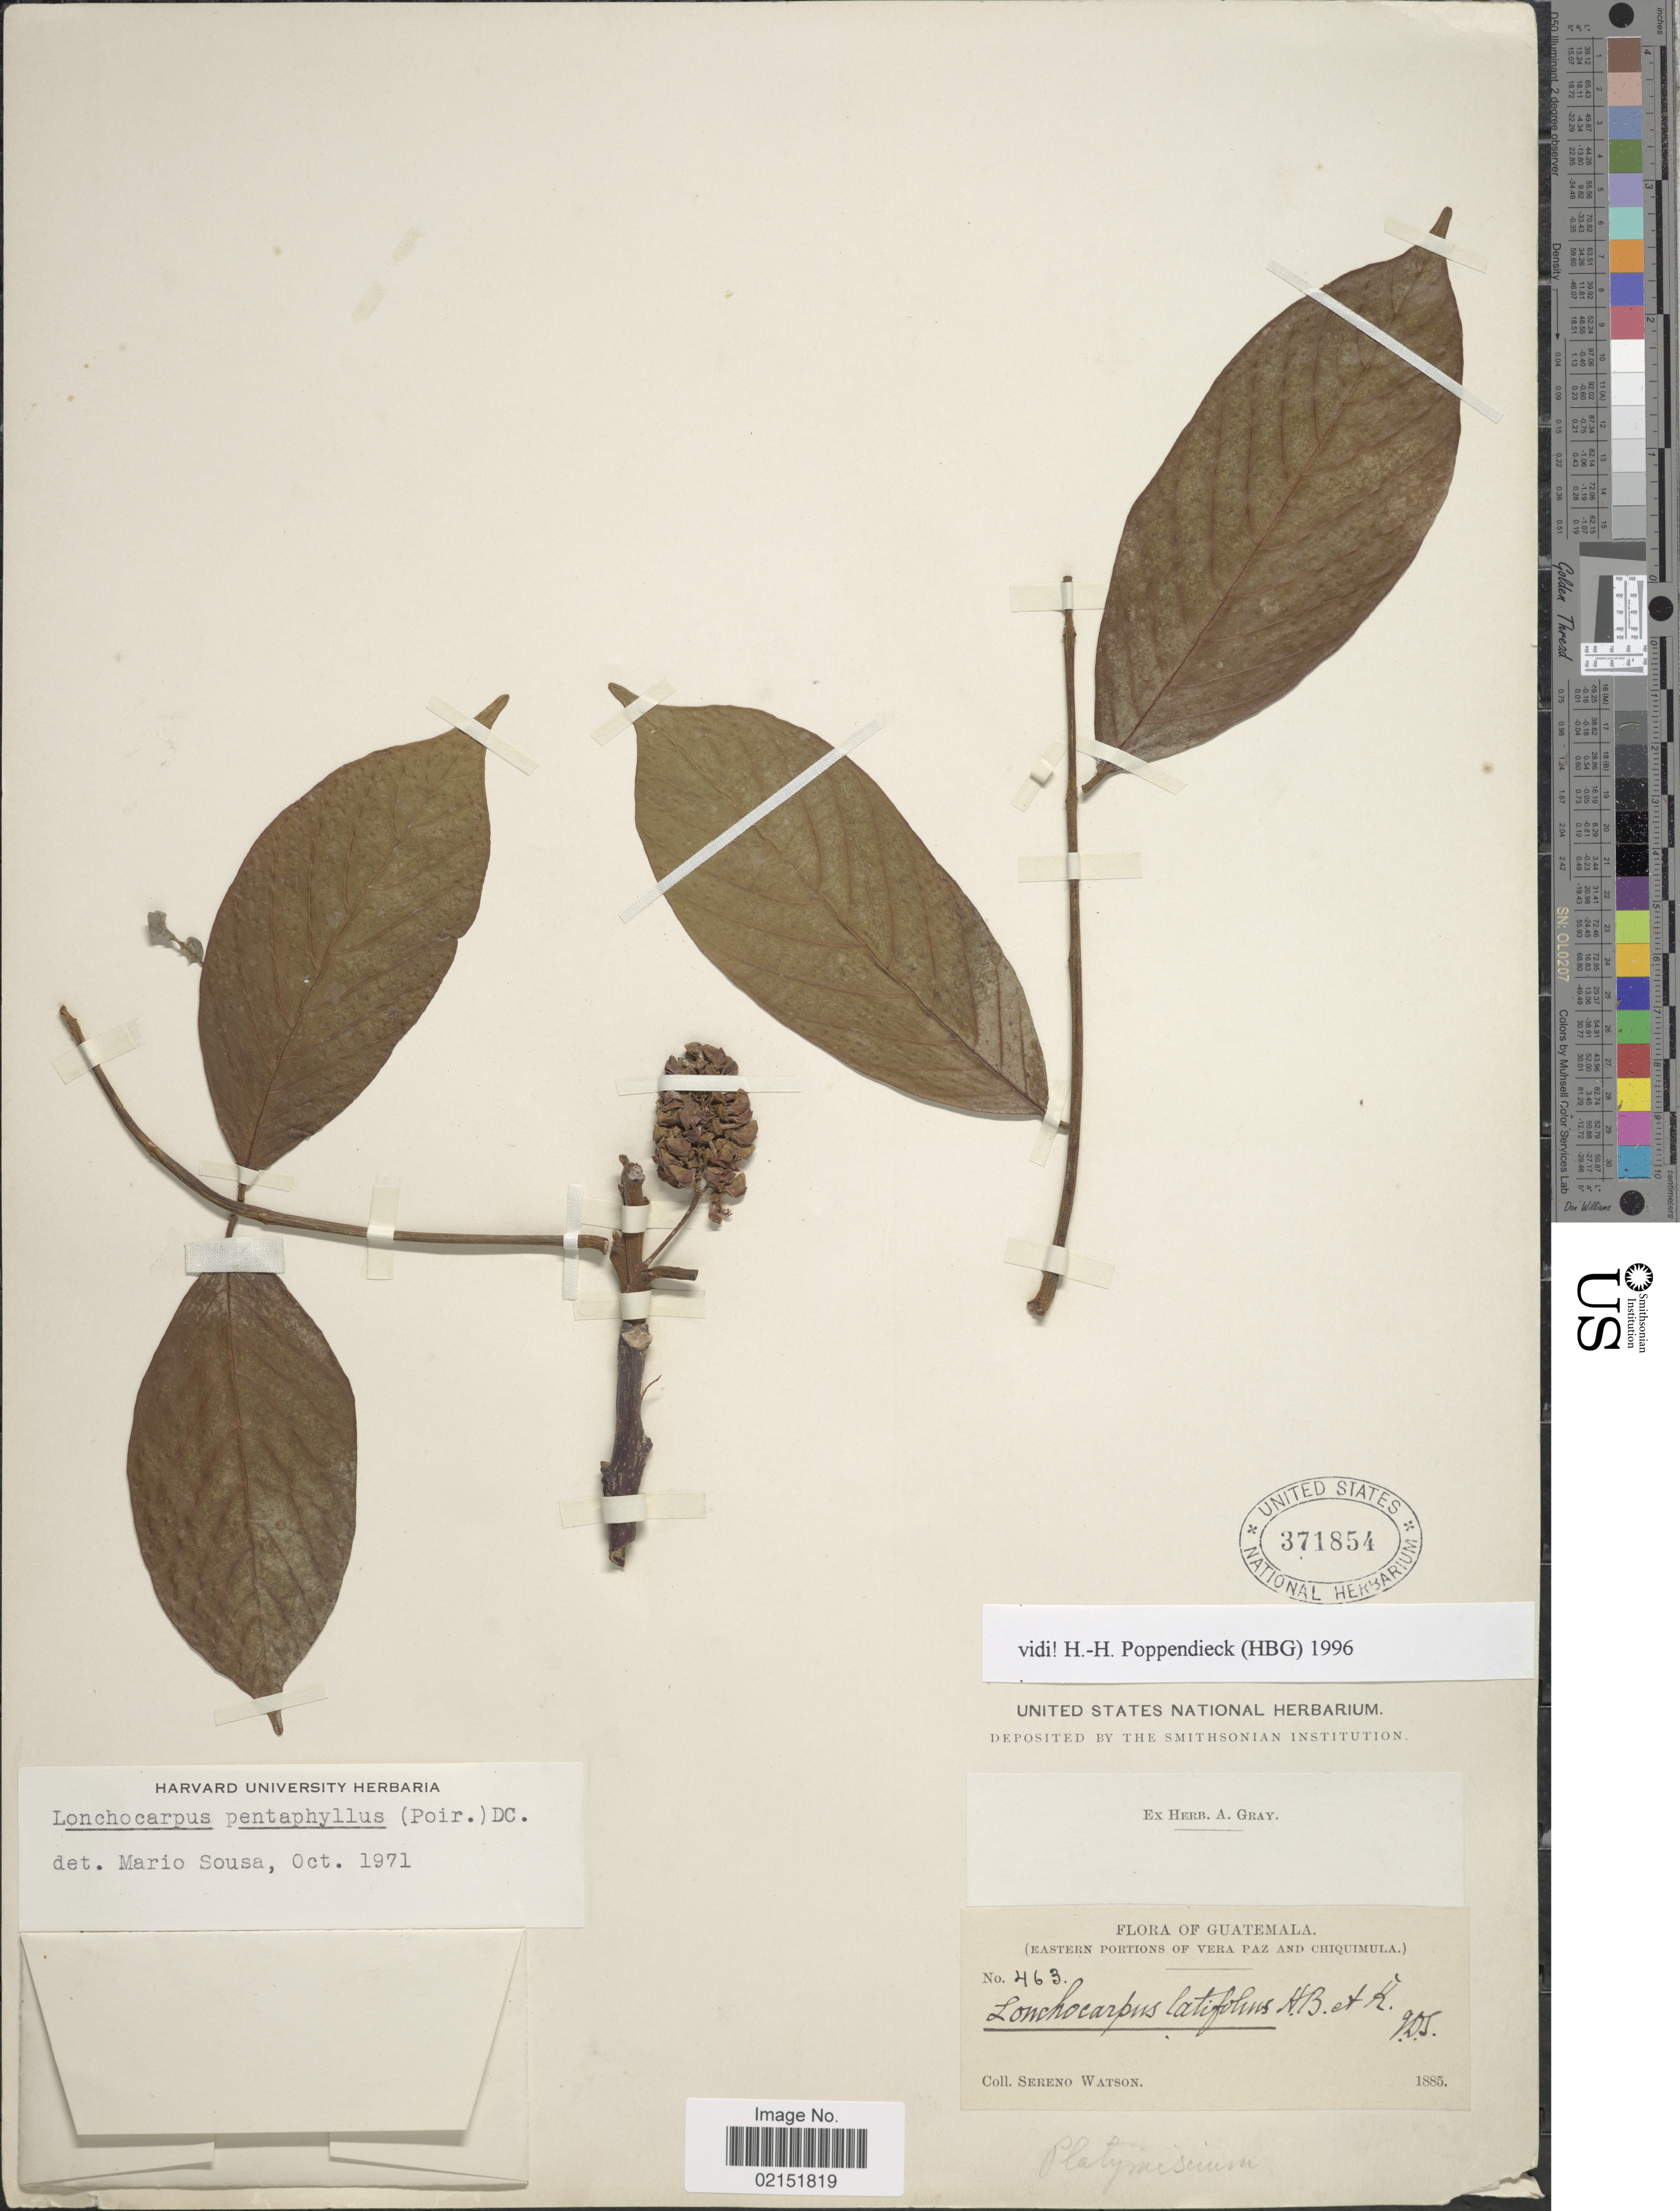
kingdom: Plantae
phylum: Tracheophyta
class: Magnoliopsida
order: Fabales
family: Fabaceae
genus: Lonchocarpus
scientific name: Lonchocarpus pentaphyllus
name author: (Poir.) DC.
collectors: S. Watson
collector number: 463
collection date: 1885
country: Guatemala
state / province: Chiquimula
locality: Eastern Portion of Vera Cruz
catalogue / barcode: US 371854